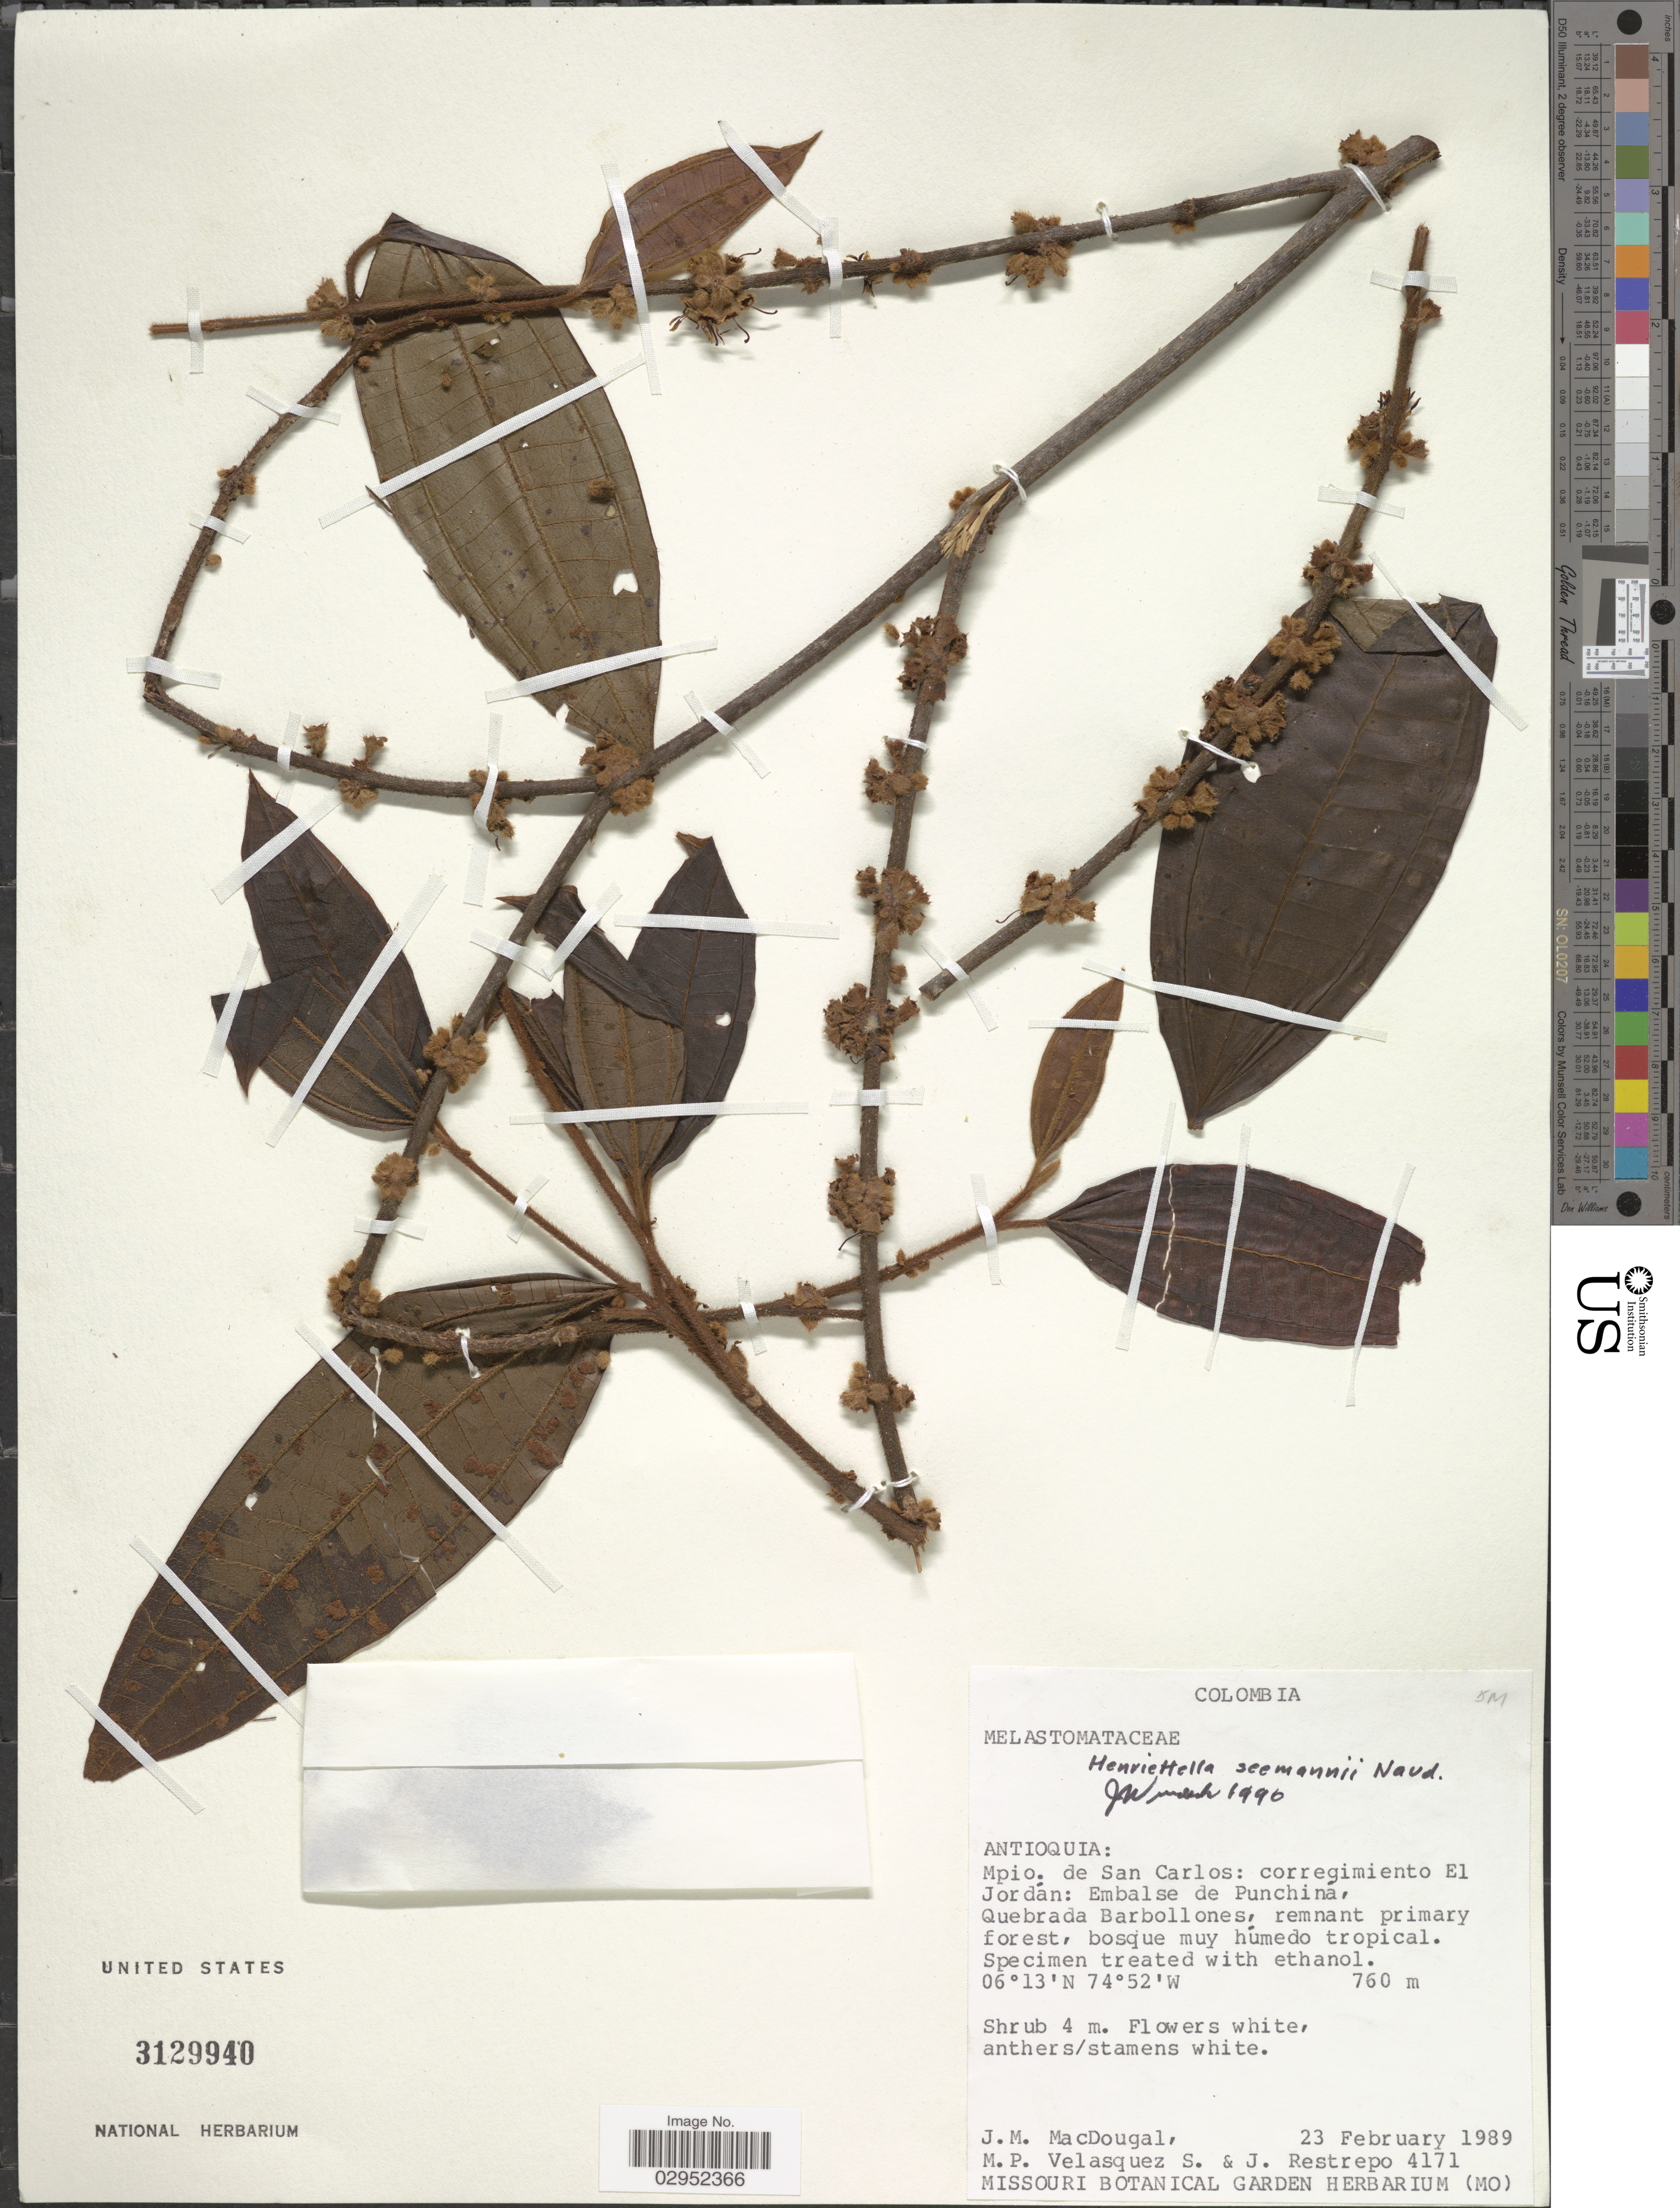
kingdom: Plantae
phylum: Tracheophyta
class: Magnoliopsida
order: Myrtales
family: Melastomataceae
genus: Henriettea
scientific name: Henriettea caudata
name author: (Gleason) Penneys et al.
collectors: J. M. MacDougal, M. Velasquez & J. Restrepo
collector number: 4171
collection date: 1989-02-23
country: Colombia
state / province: Antioquia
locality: Mpio: de San carlos: corregimiento El Jordán: Embalse de Puchiná, Quebrada Borbollones.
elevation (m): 760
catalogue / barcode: US 3129940